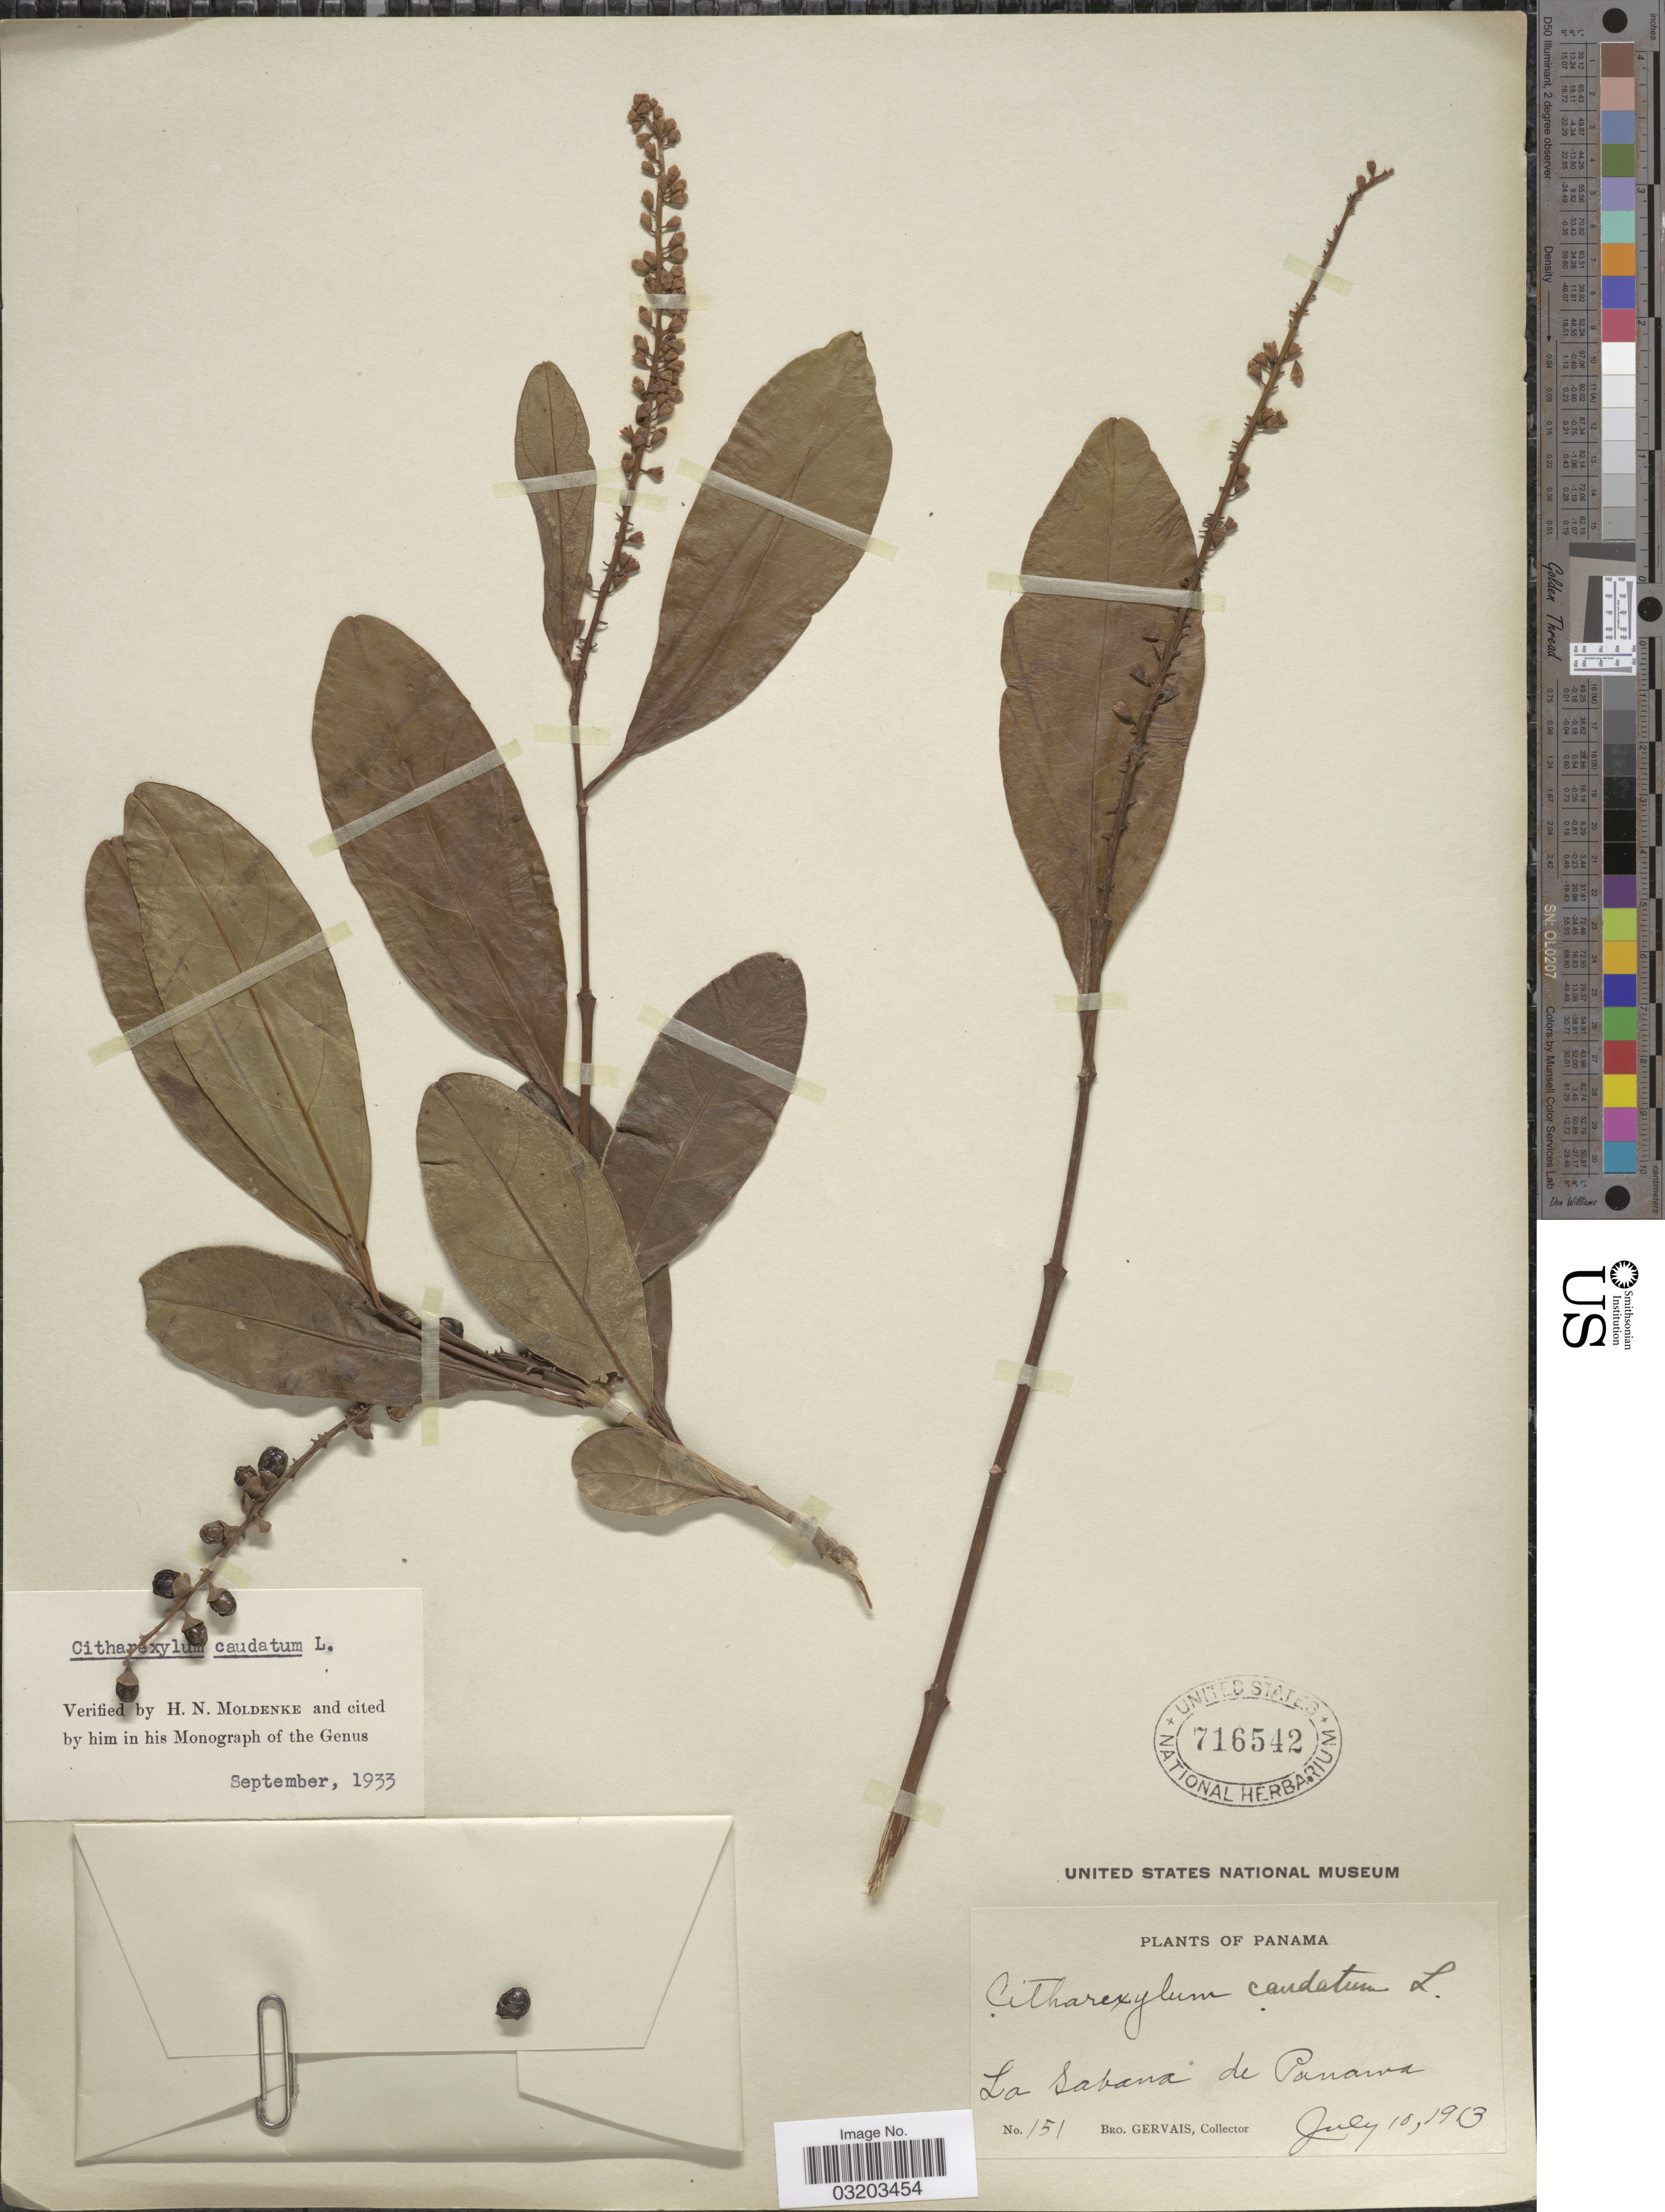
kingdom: Plantae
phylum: Tracheophyta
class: Magnoliopsida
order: Lamiales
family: Verbenaceae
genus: Citharexylum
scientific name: Citharexylum caudatum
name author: L.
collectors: B. Gervais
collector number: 151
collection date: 1913-07-10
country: Panama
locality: La Sabana de Panama.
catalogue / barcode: US 716542